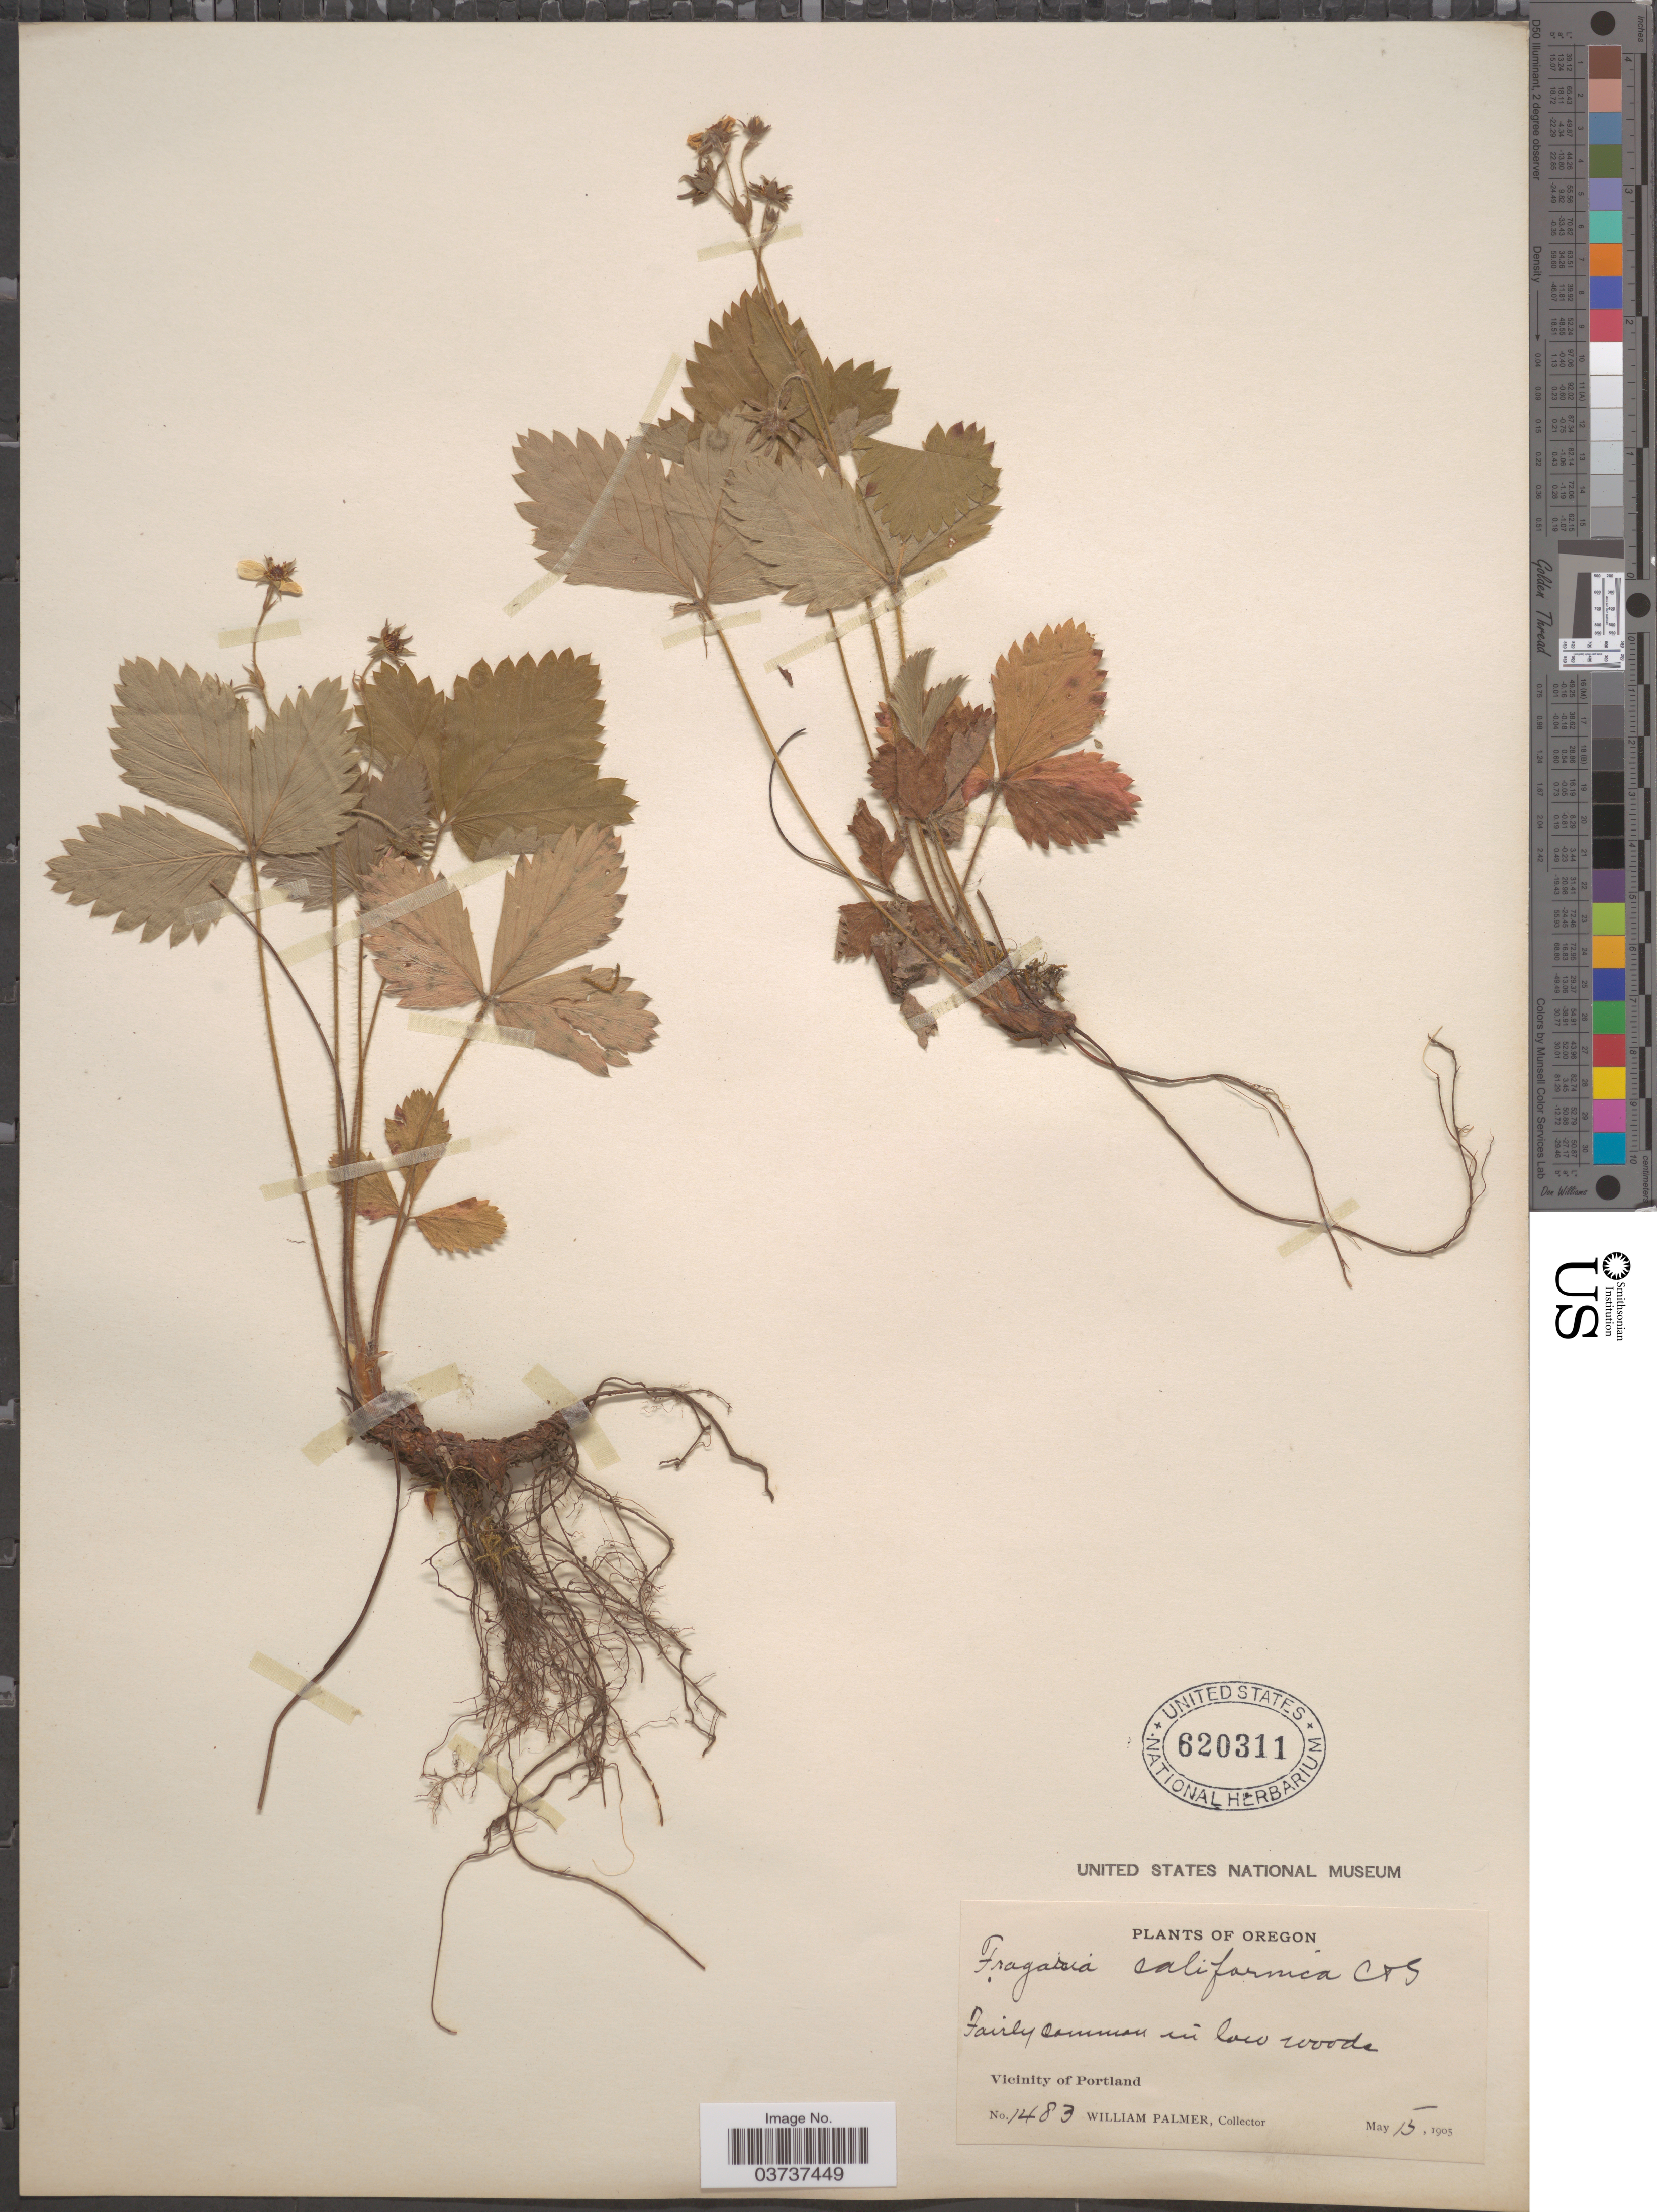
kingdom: Plantae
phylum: Tracheophyta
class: Magnoliopsida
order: Rosales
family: Rosaceae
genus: Fragaria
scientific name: Fragaria vesca subsp. bracteata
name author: L.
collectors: W. Palmer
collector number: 1483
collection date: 1905-05-15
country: United States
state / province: Oregon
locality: Vicinity of Portland.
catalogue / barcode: US 620311